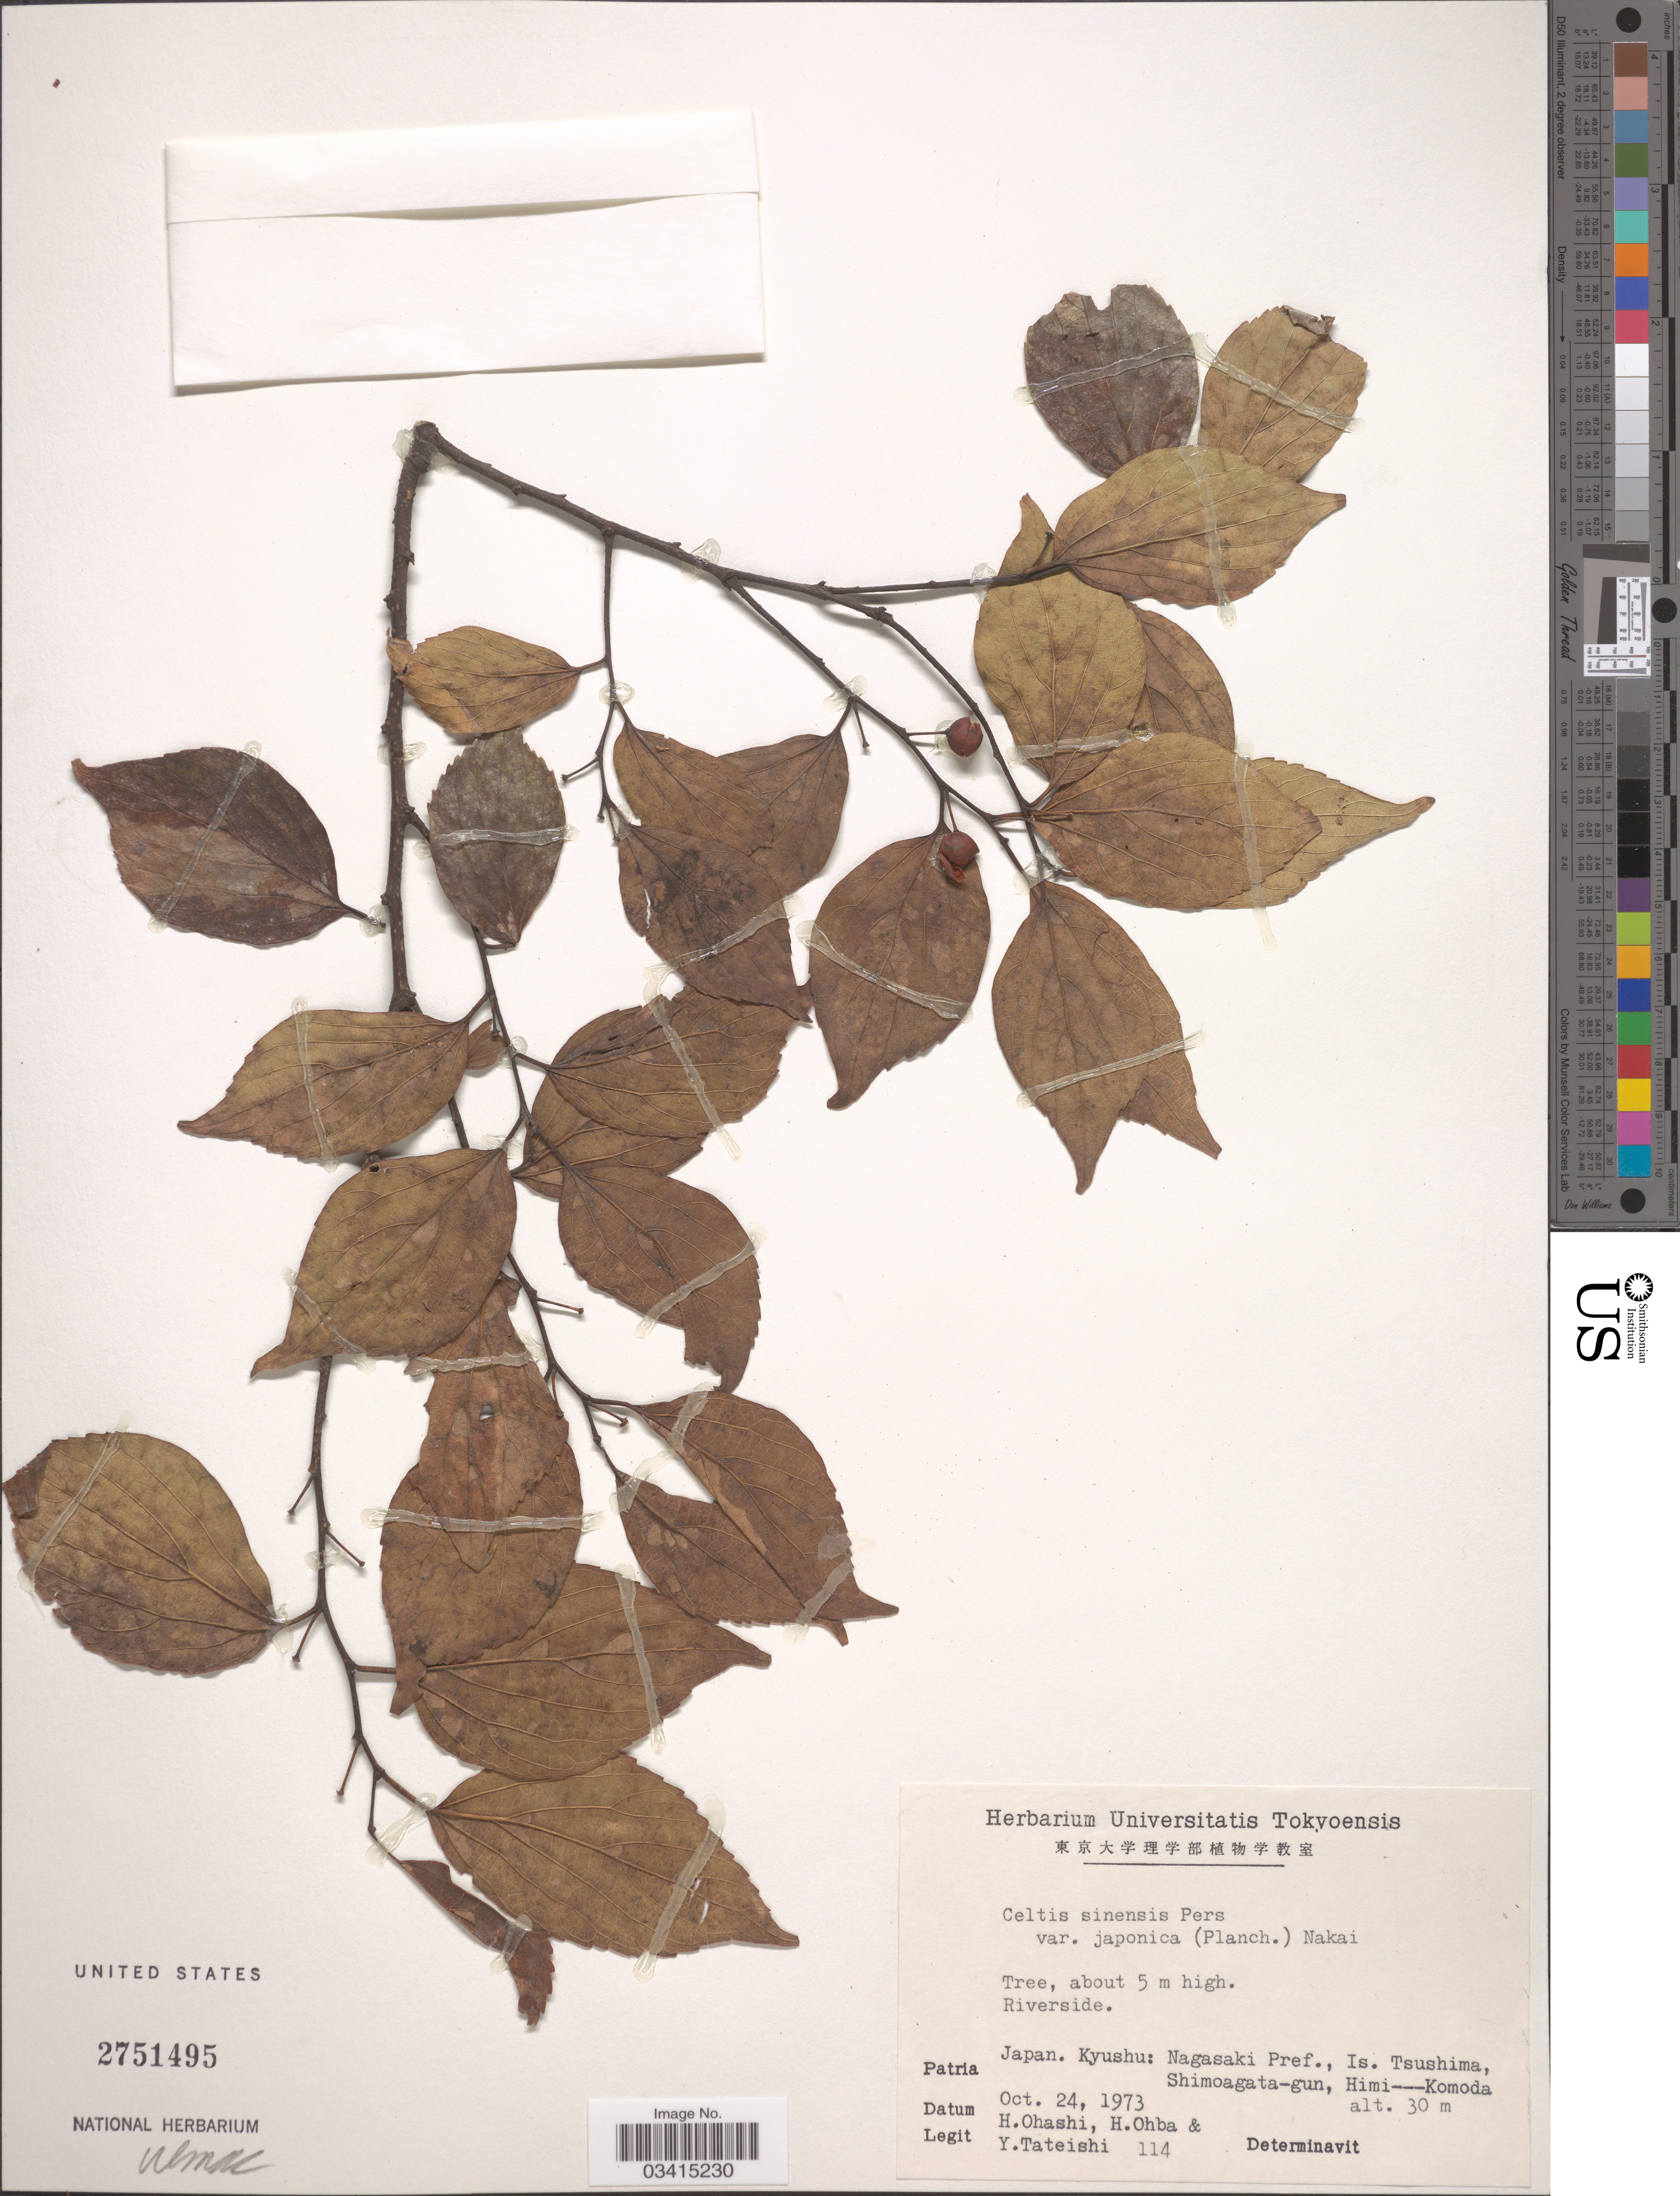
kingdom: Plantae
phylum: Tracheophyta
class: Magnoliopsida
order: Rosales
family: Cannabaceae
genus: Celtis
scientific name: Celtis sinensis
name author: Pers.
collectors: H. Ohashi, H. Ohba & Y. Tateishi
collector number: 114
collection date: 1973-10-24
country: Japan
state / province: Nagasaki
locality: Kyushu: Nagasaki Pref., Is. Tsushima, Shimoagata-gun, Himi--Komoda.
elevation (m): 30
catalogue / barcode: US 2751495